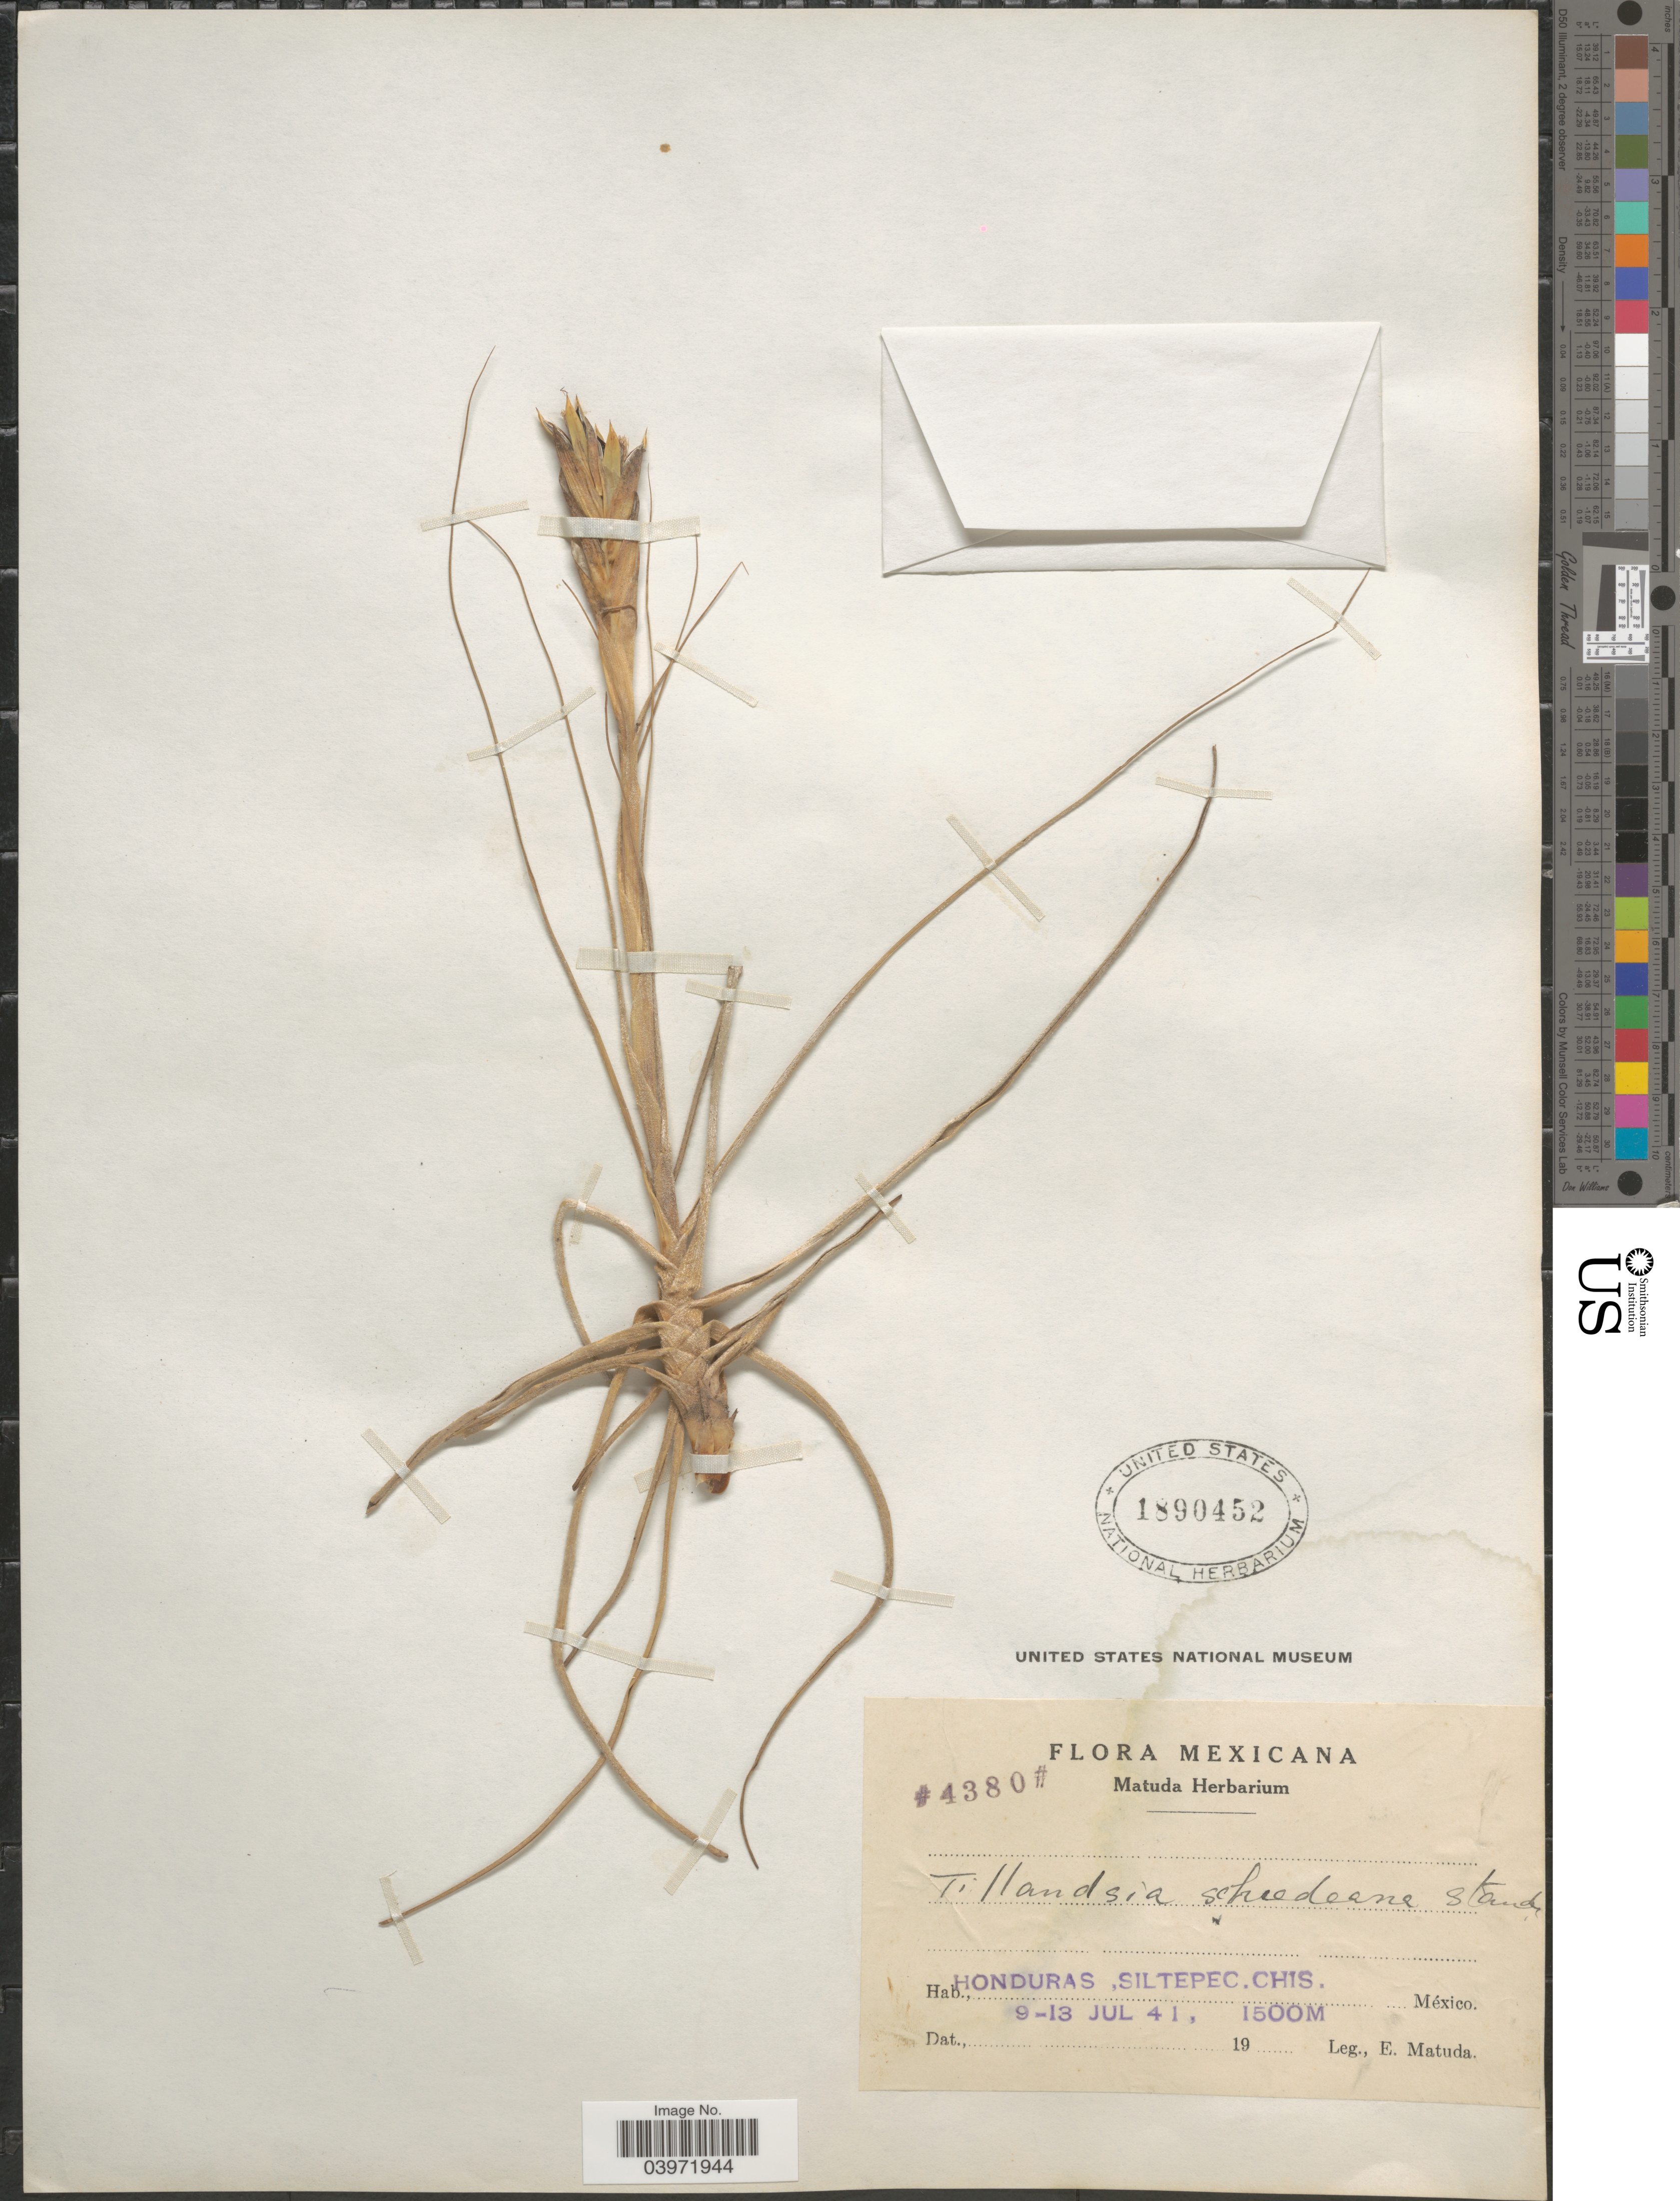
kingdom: Plantae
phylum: Tracheophyta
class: Liliopsida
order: Poales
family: Bromeliaceae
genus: Tillandsia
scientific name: Tillandsia schiedeana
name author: Steud.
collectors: E. Matuda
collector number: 4380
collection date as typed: Transcribed d/m/y: 9/7/41 to 13/7/41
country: Mexico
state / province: Chiapas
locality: Honduras, Siltepec.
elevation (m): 1500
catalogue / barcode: US 1890452